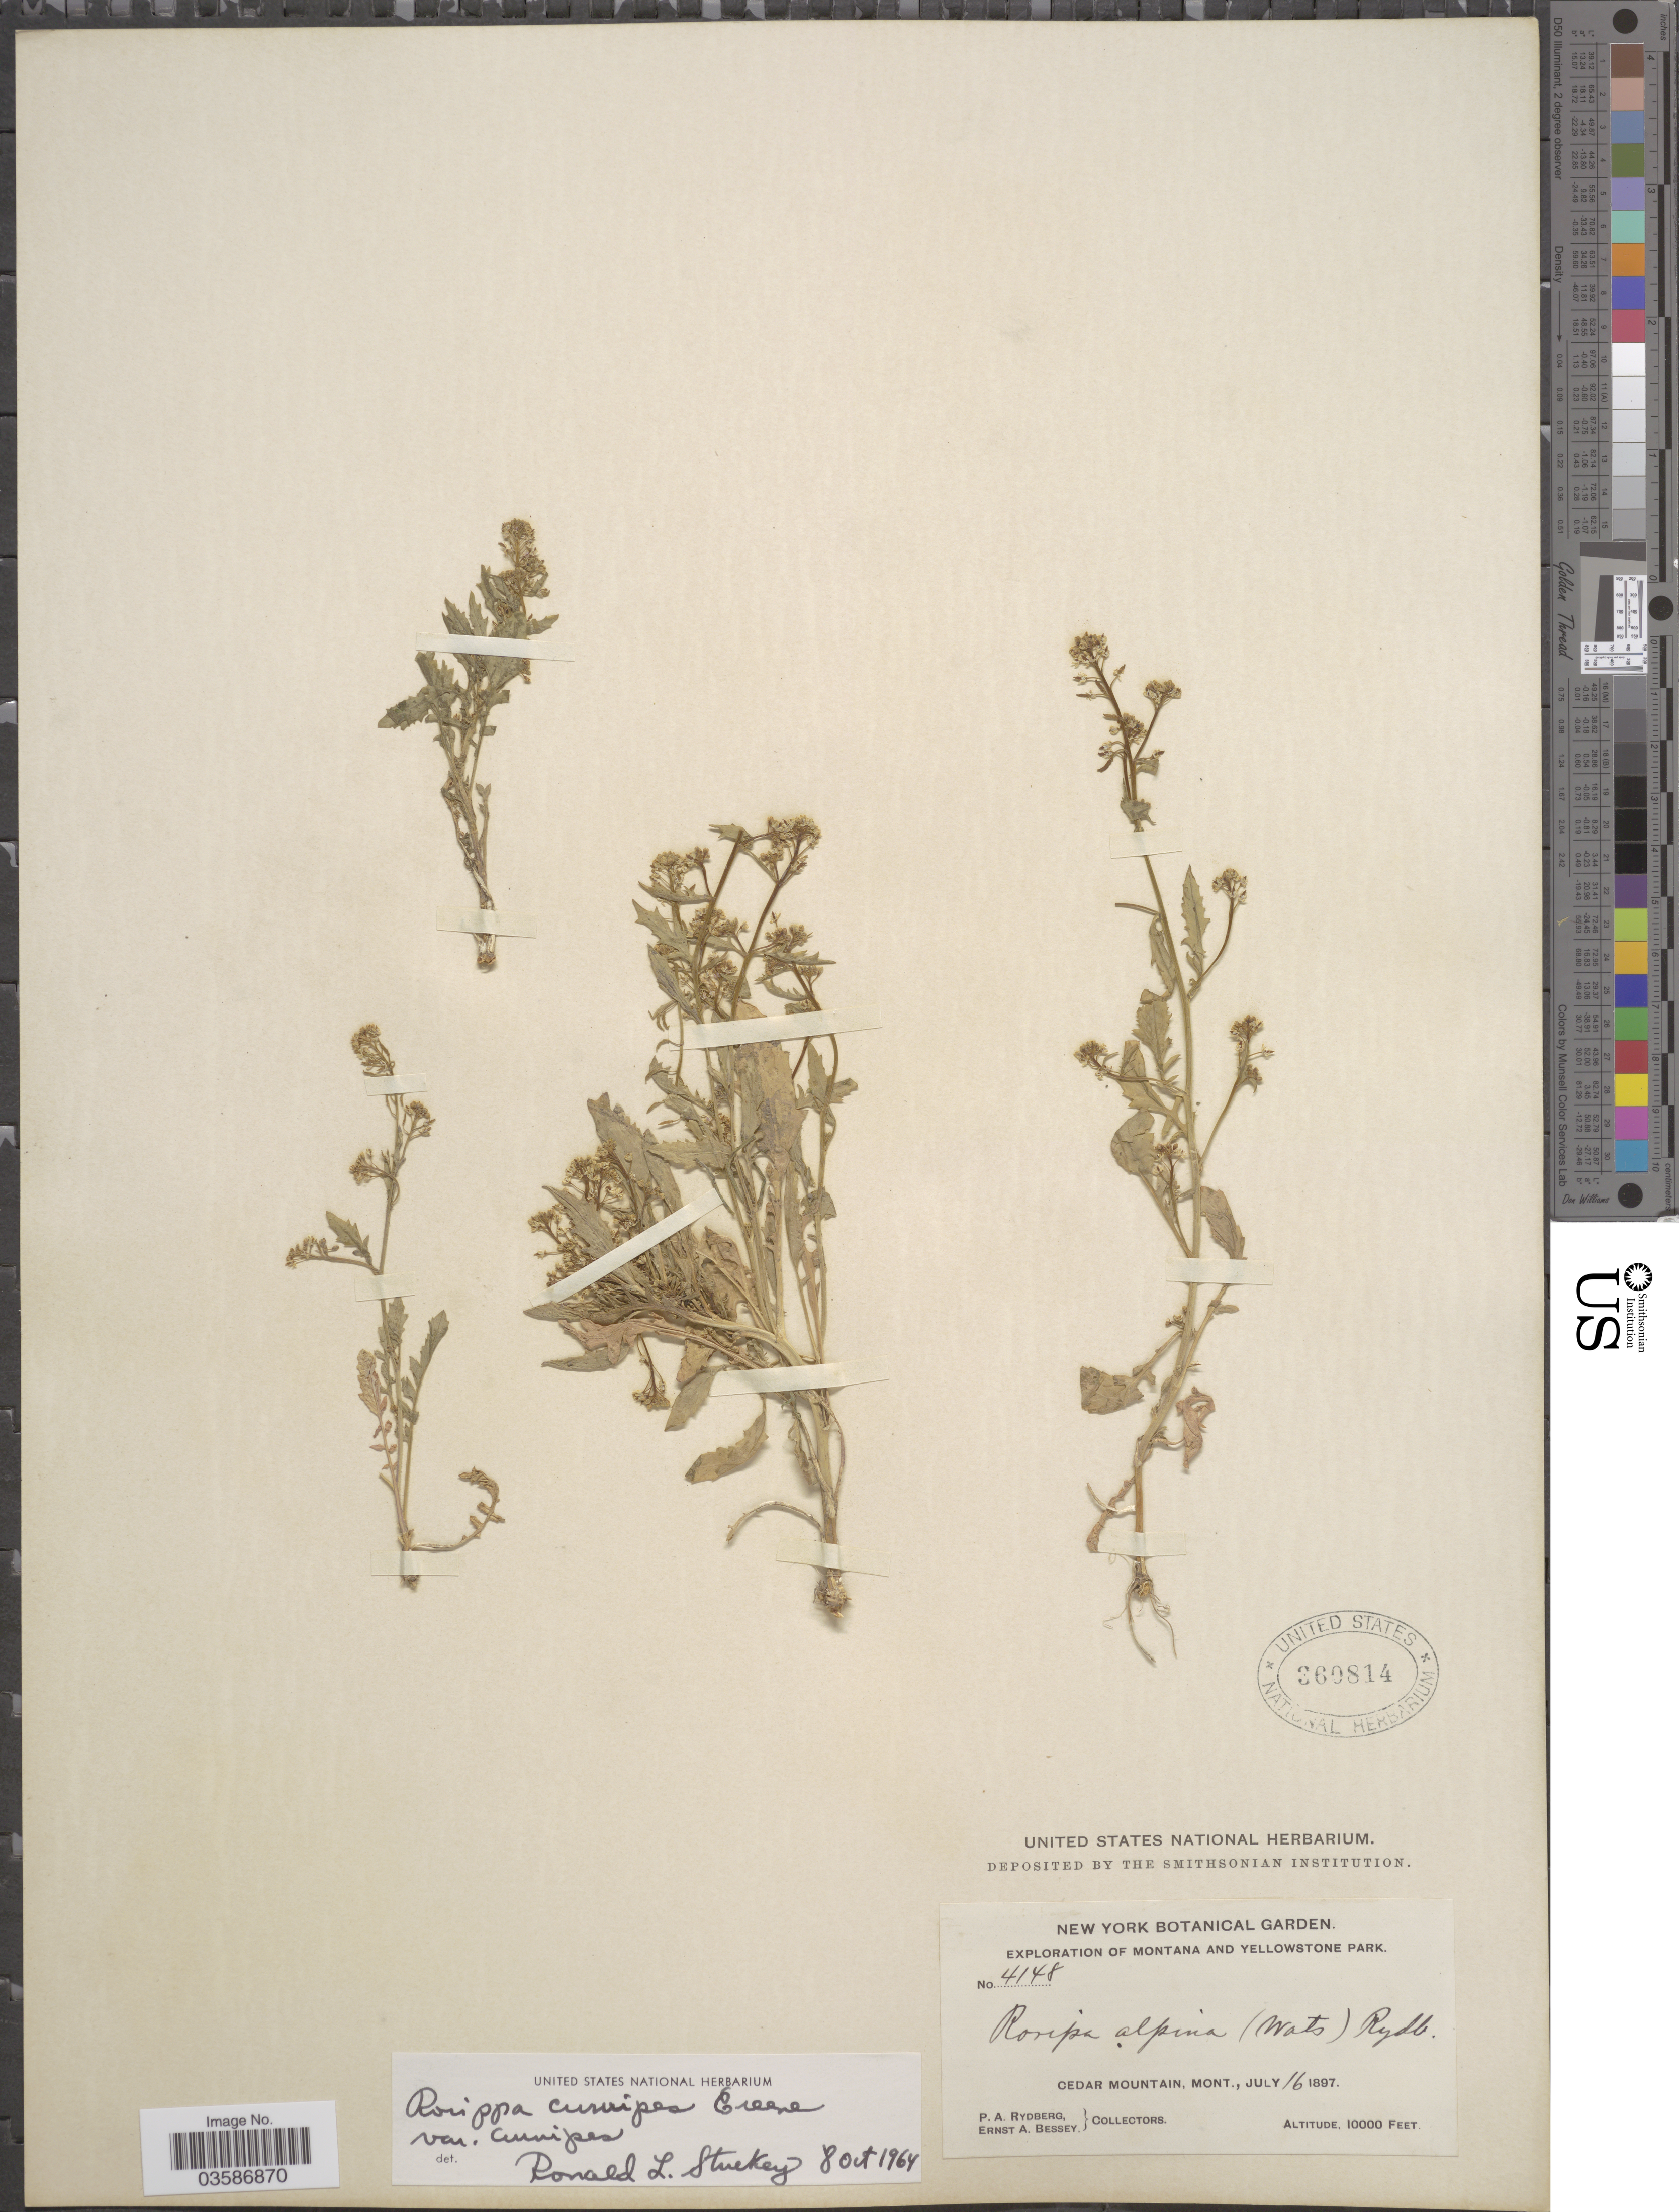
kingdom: Plantae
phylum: Tracheophyta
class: Magnoliopsida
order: Brassicales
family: Brassicaceae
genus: Rorippa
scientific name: Rorippa curvipes var. curvipes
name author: Greene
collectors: P. A. Rydberg & E. A. Bessey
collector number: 4148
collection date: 1897-07-16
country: United States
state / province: Montana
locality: Cedar Mountain.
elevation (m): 3048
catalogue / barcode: US 360814